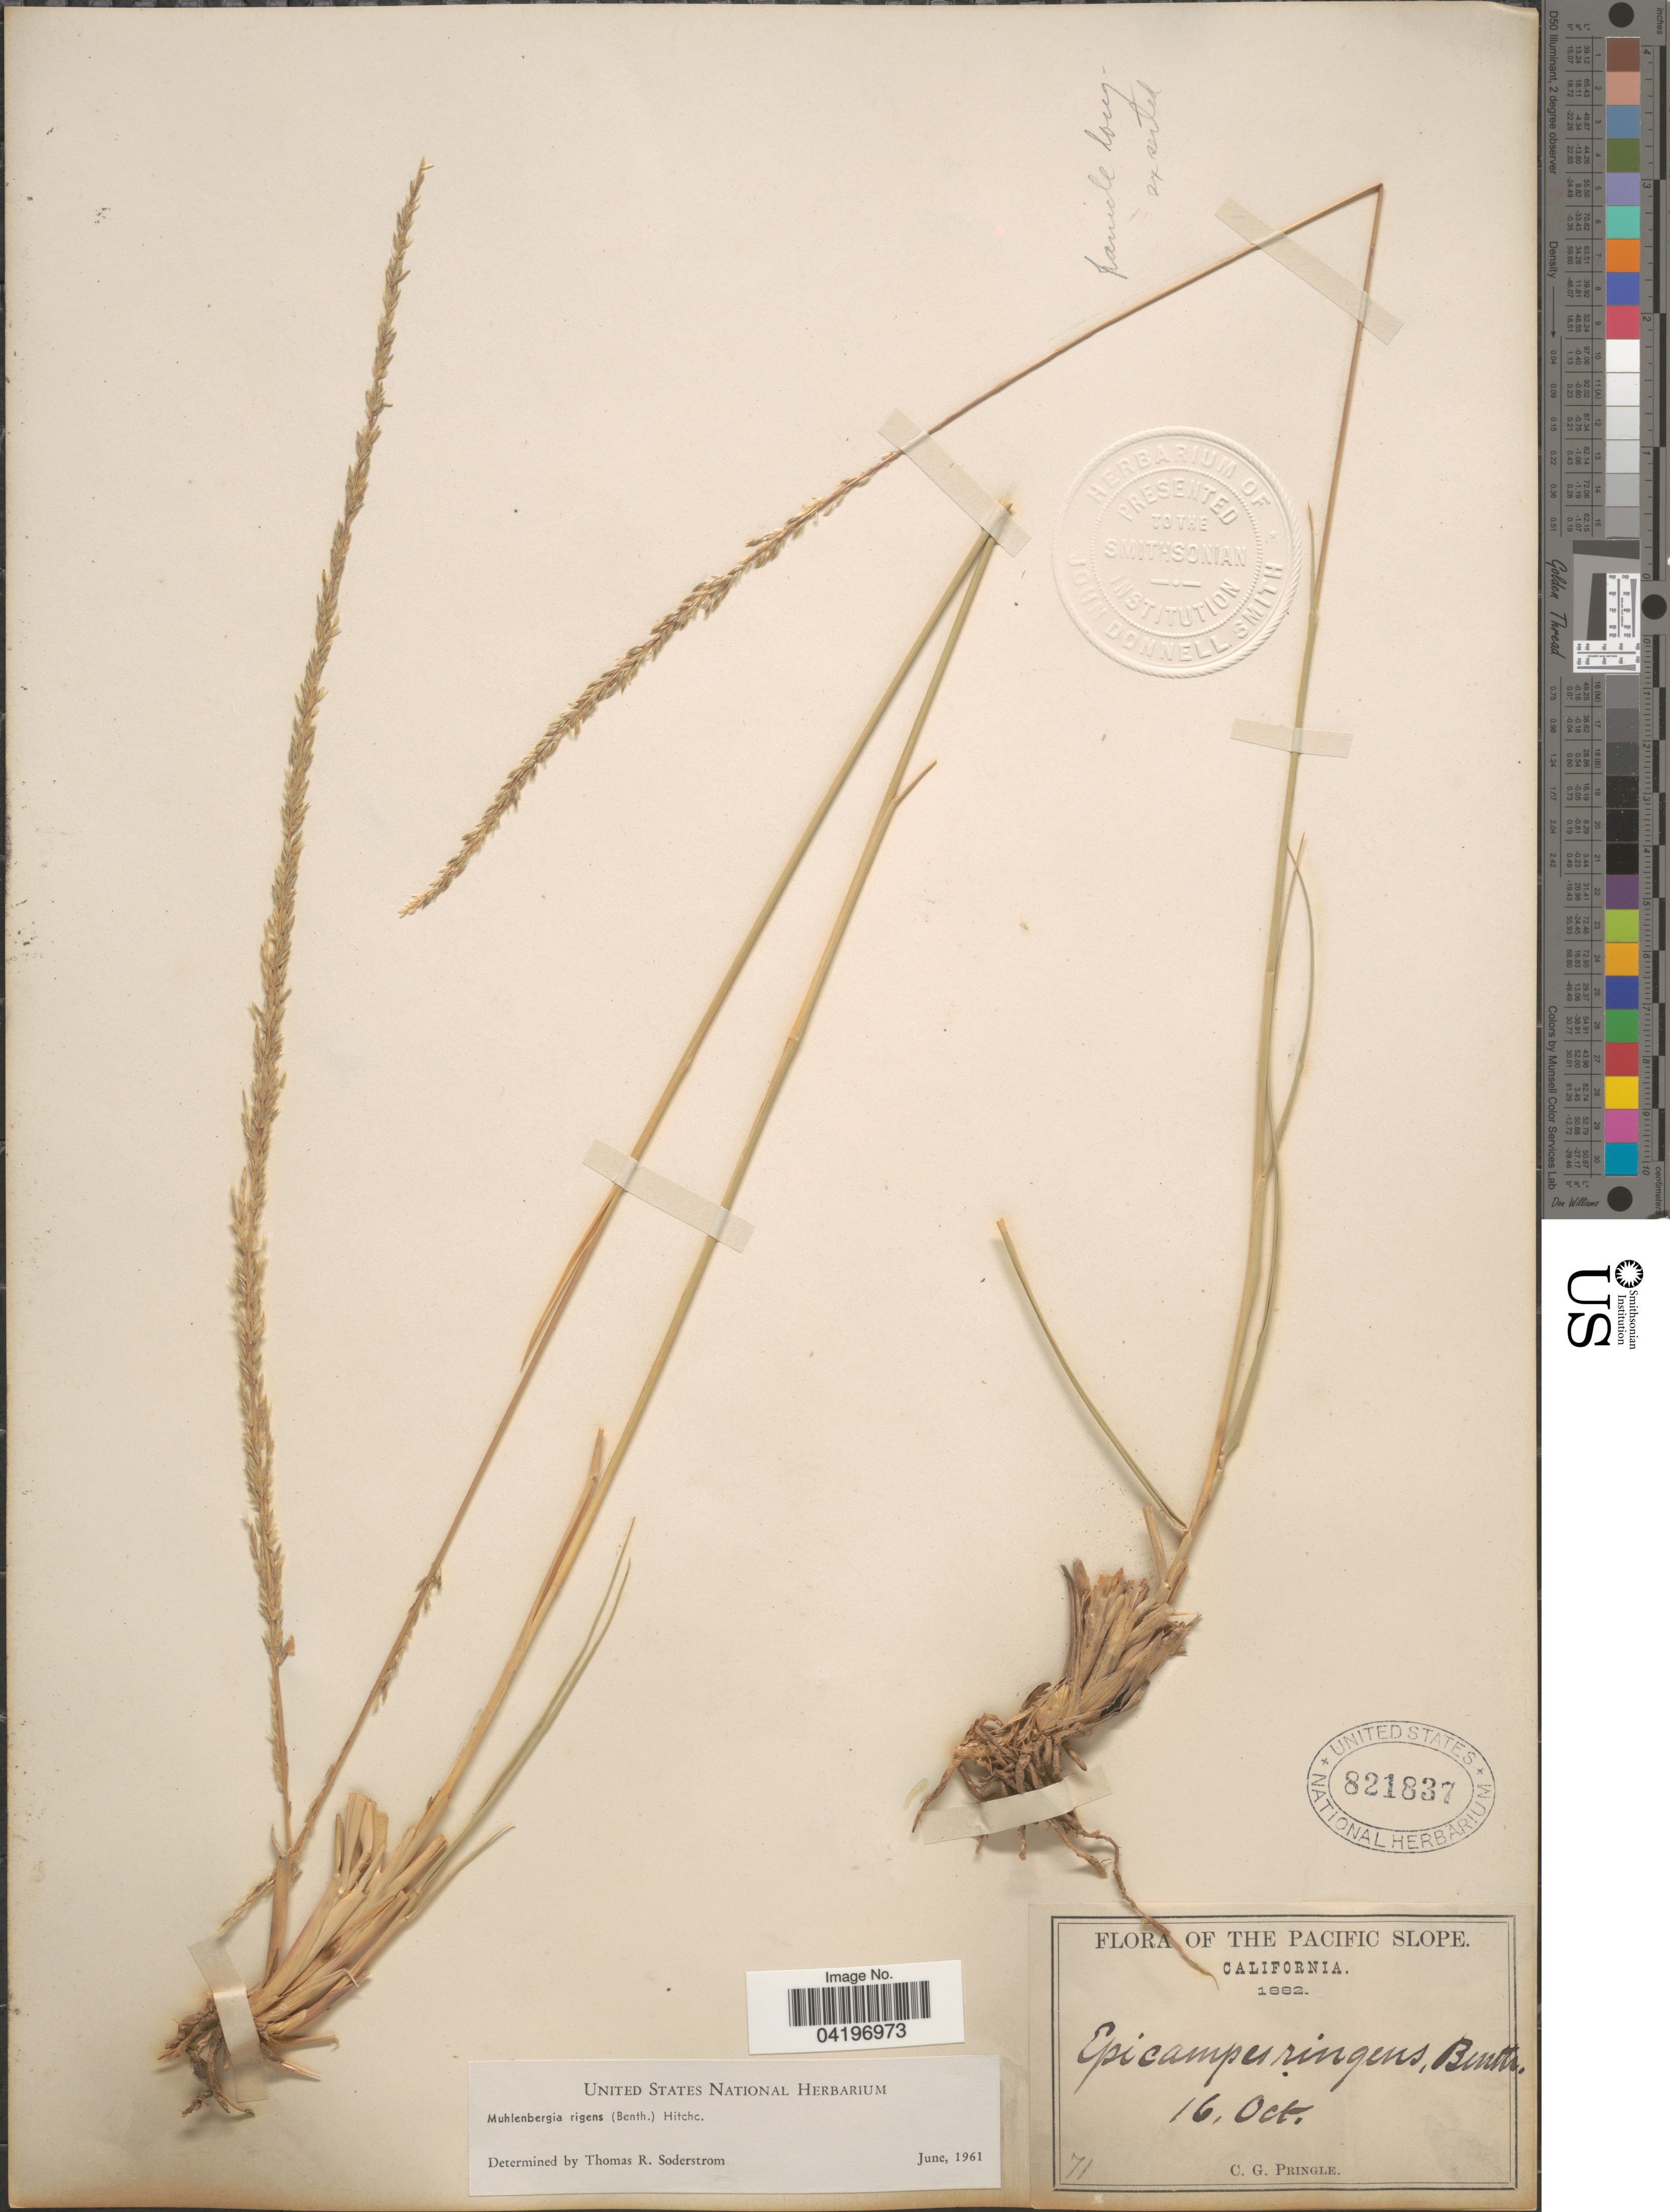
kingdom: Plantae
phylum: Tracheophyta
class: Liliopsida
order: Poales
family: Poaceae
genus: Muhlenbergia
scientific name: Muhlenbergia rigens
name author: (Benth.) Hitchc.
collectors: C. G. Pringle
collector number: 71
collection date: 1882-10-16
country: United States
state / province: California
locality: The Pacific Slope.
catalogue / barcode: US 821837